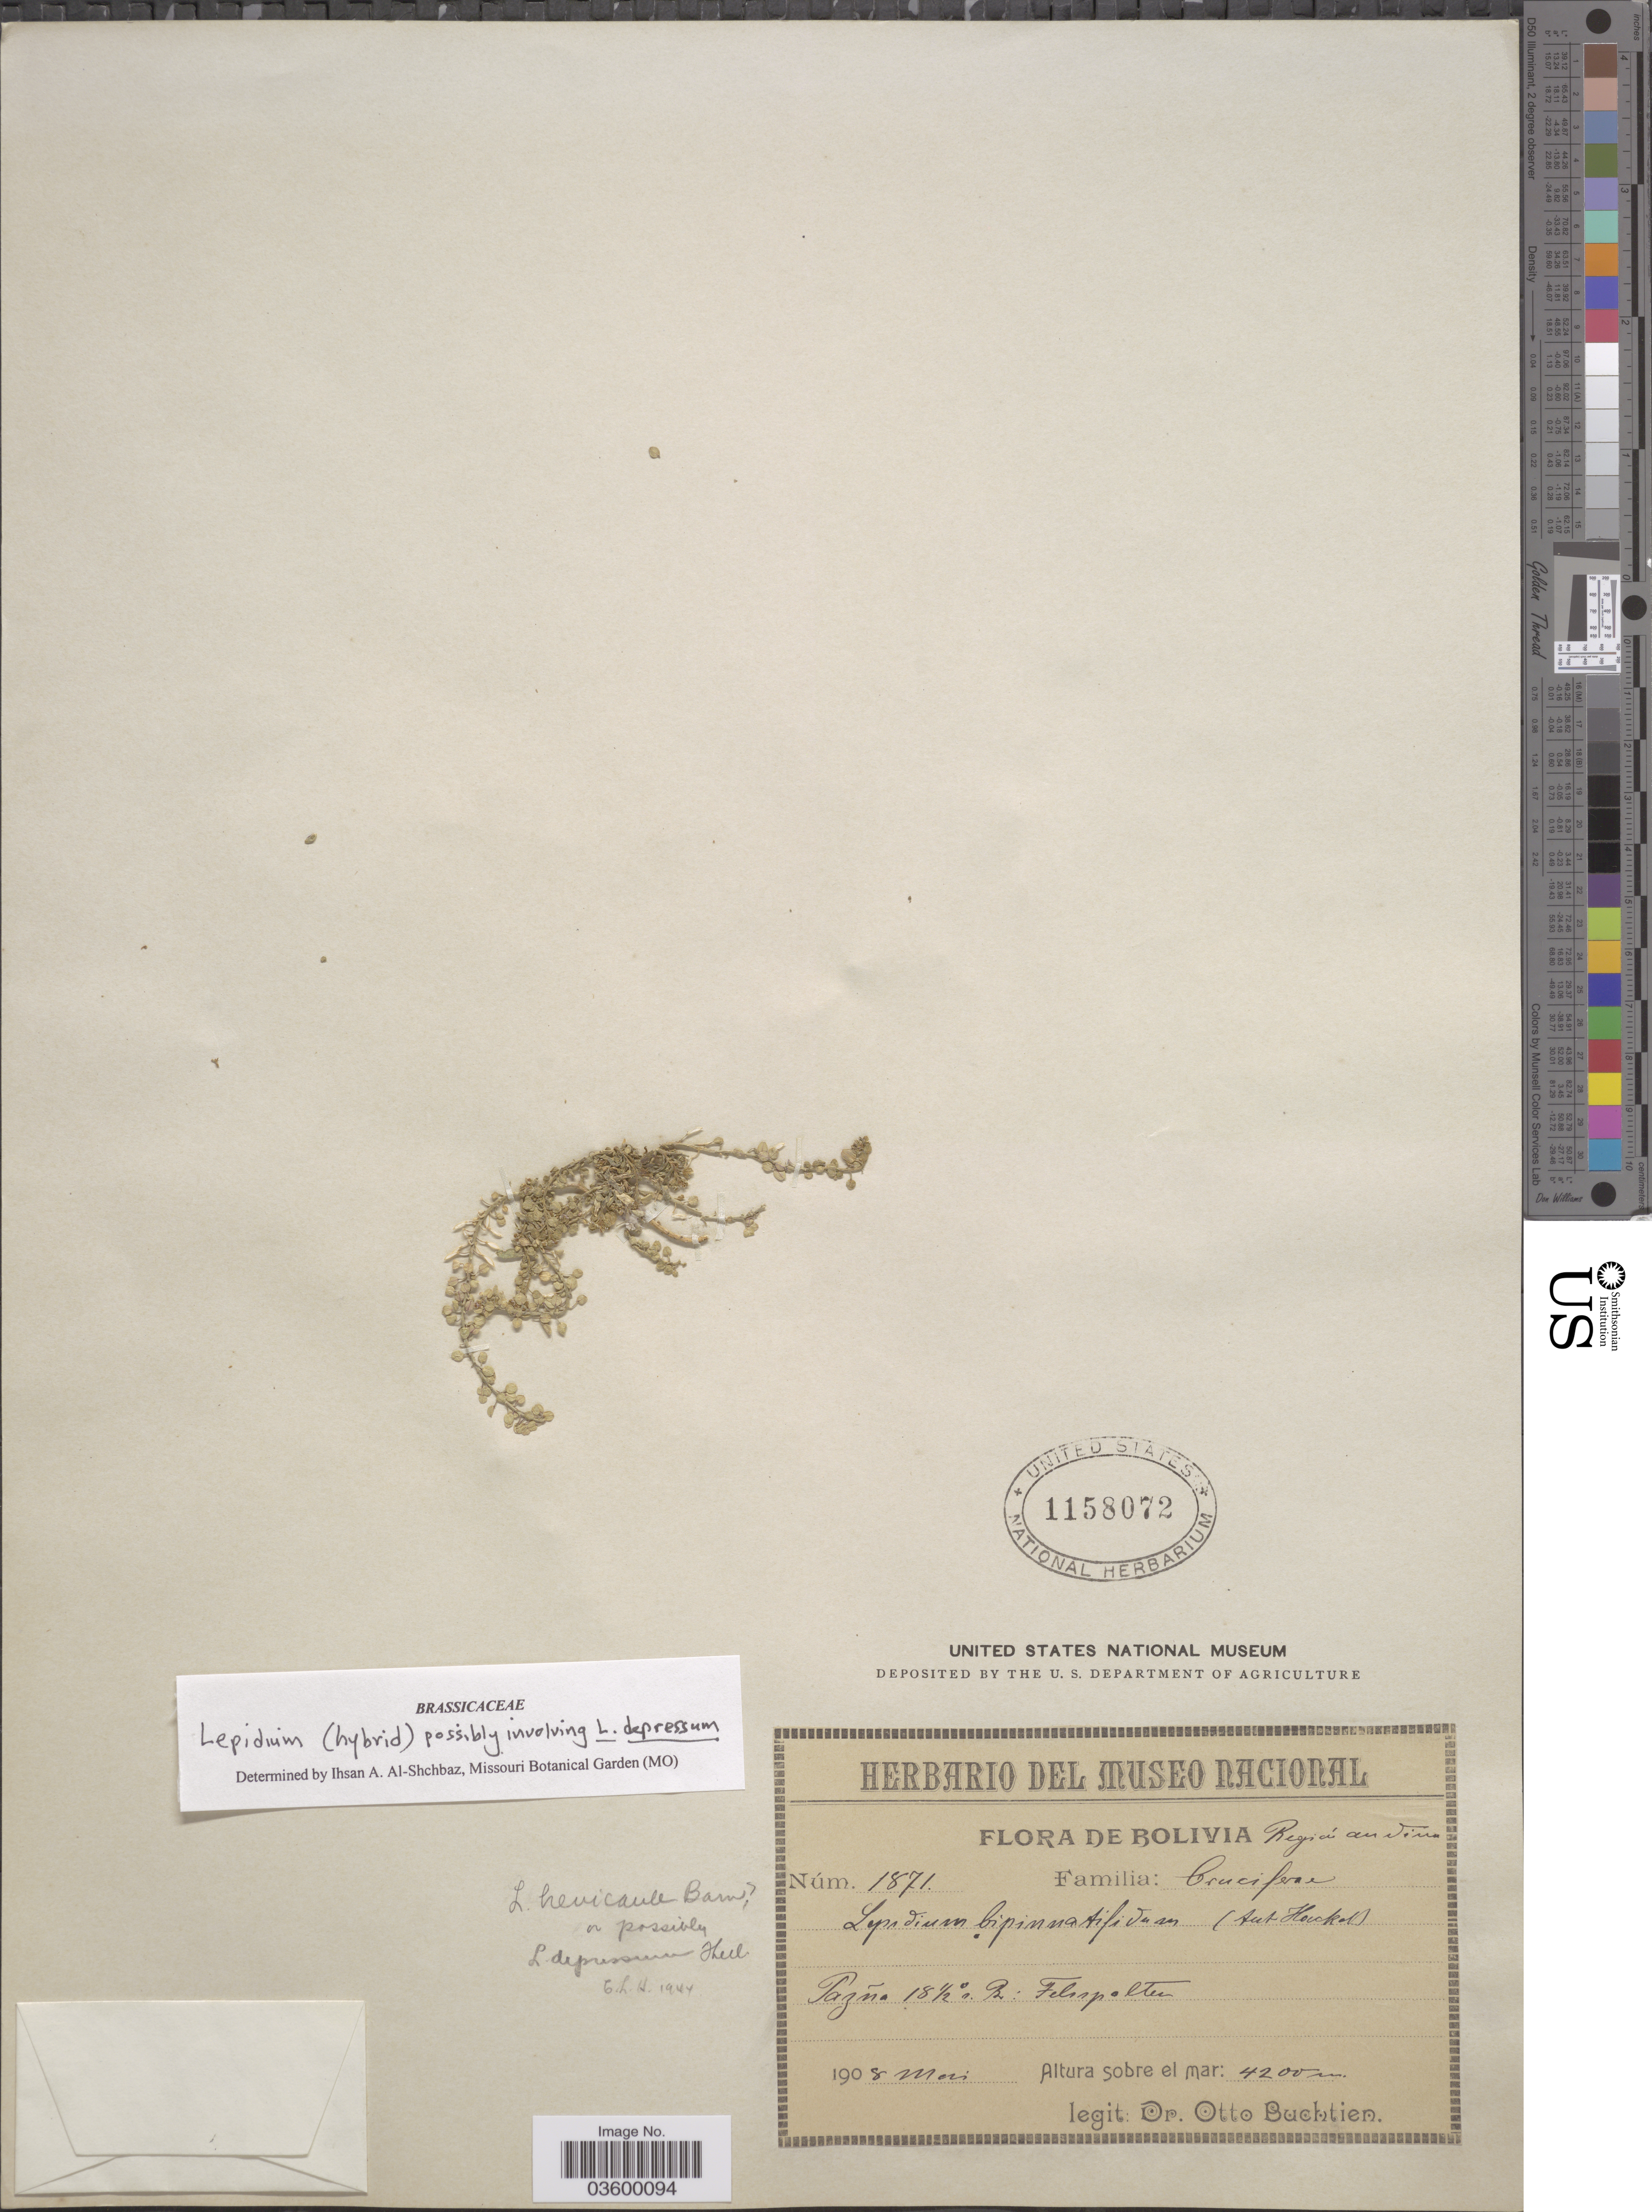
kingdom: Plantae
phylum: Tracheophyta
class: Magnoliopsida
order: Brassicales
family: Brassicaceae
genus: Lepidium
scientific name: Lepidium depressum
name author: Thell.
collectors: O. Buchtien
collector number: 1871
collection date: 1908-05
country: Bolivia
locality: Región andina. Pazña 18½° s. Br.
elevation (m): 4200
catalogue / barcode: US 1158072